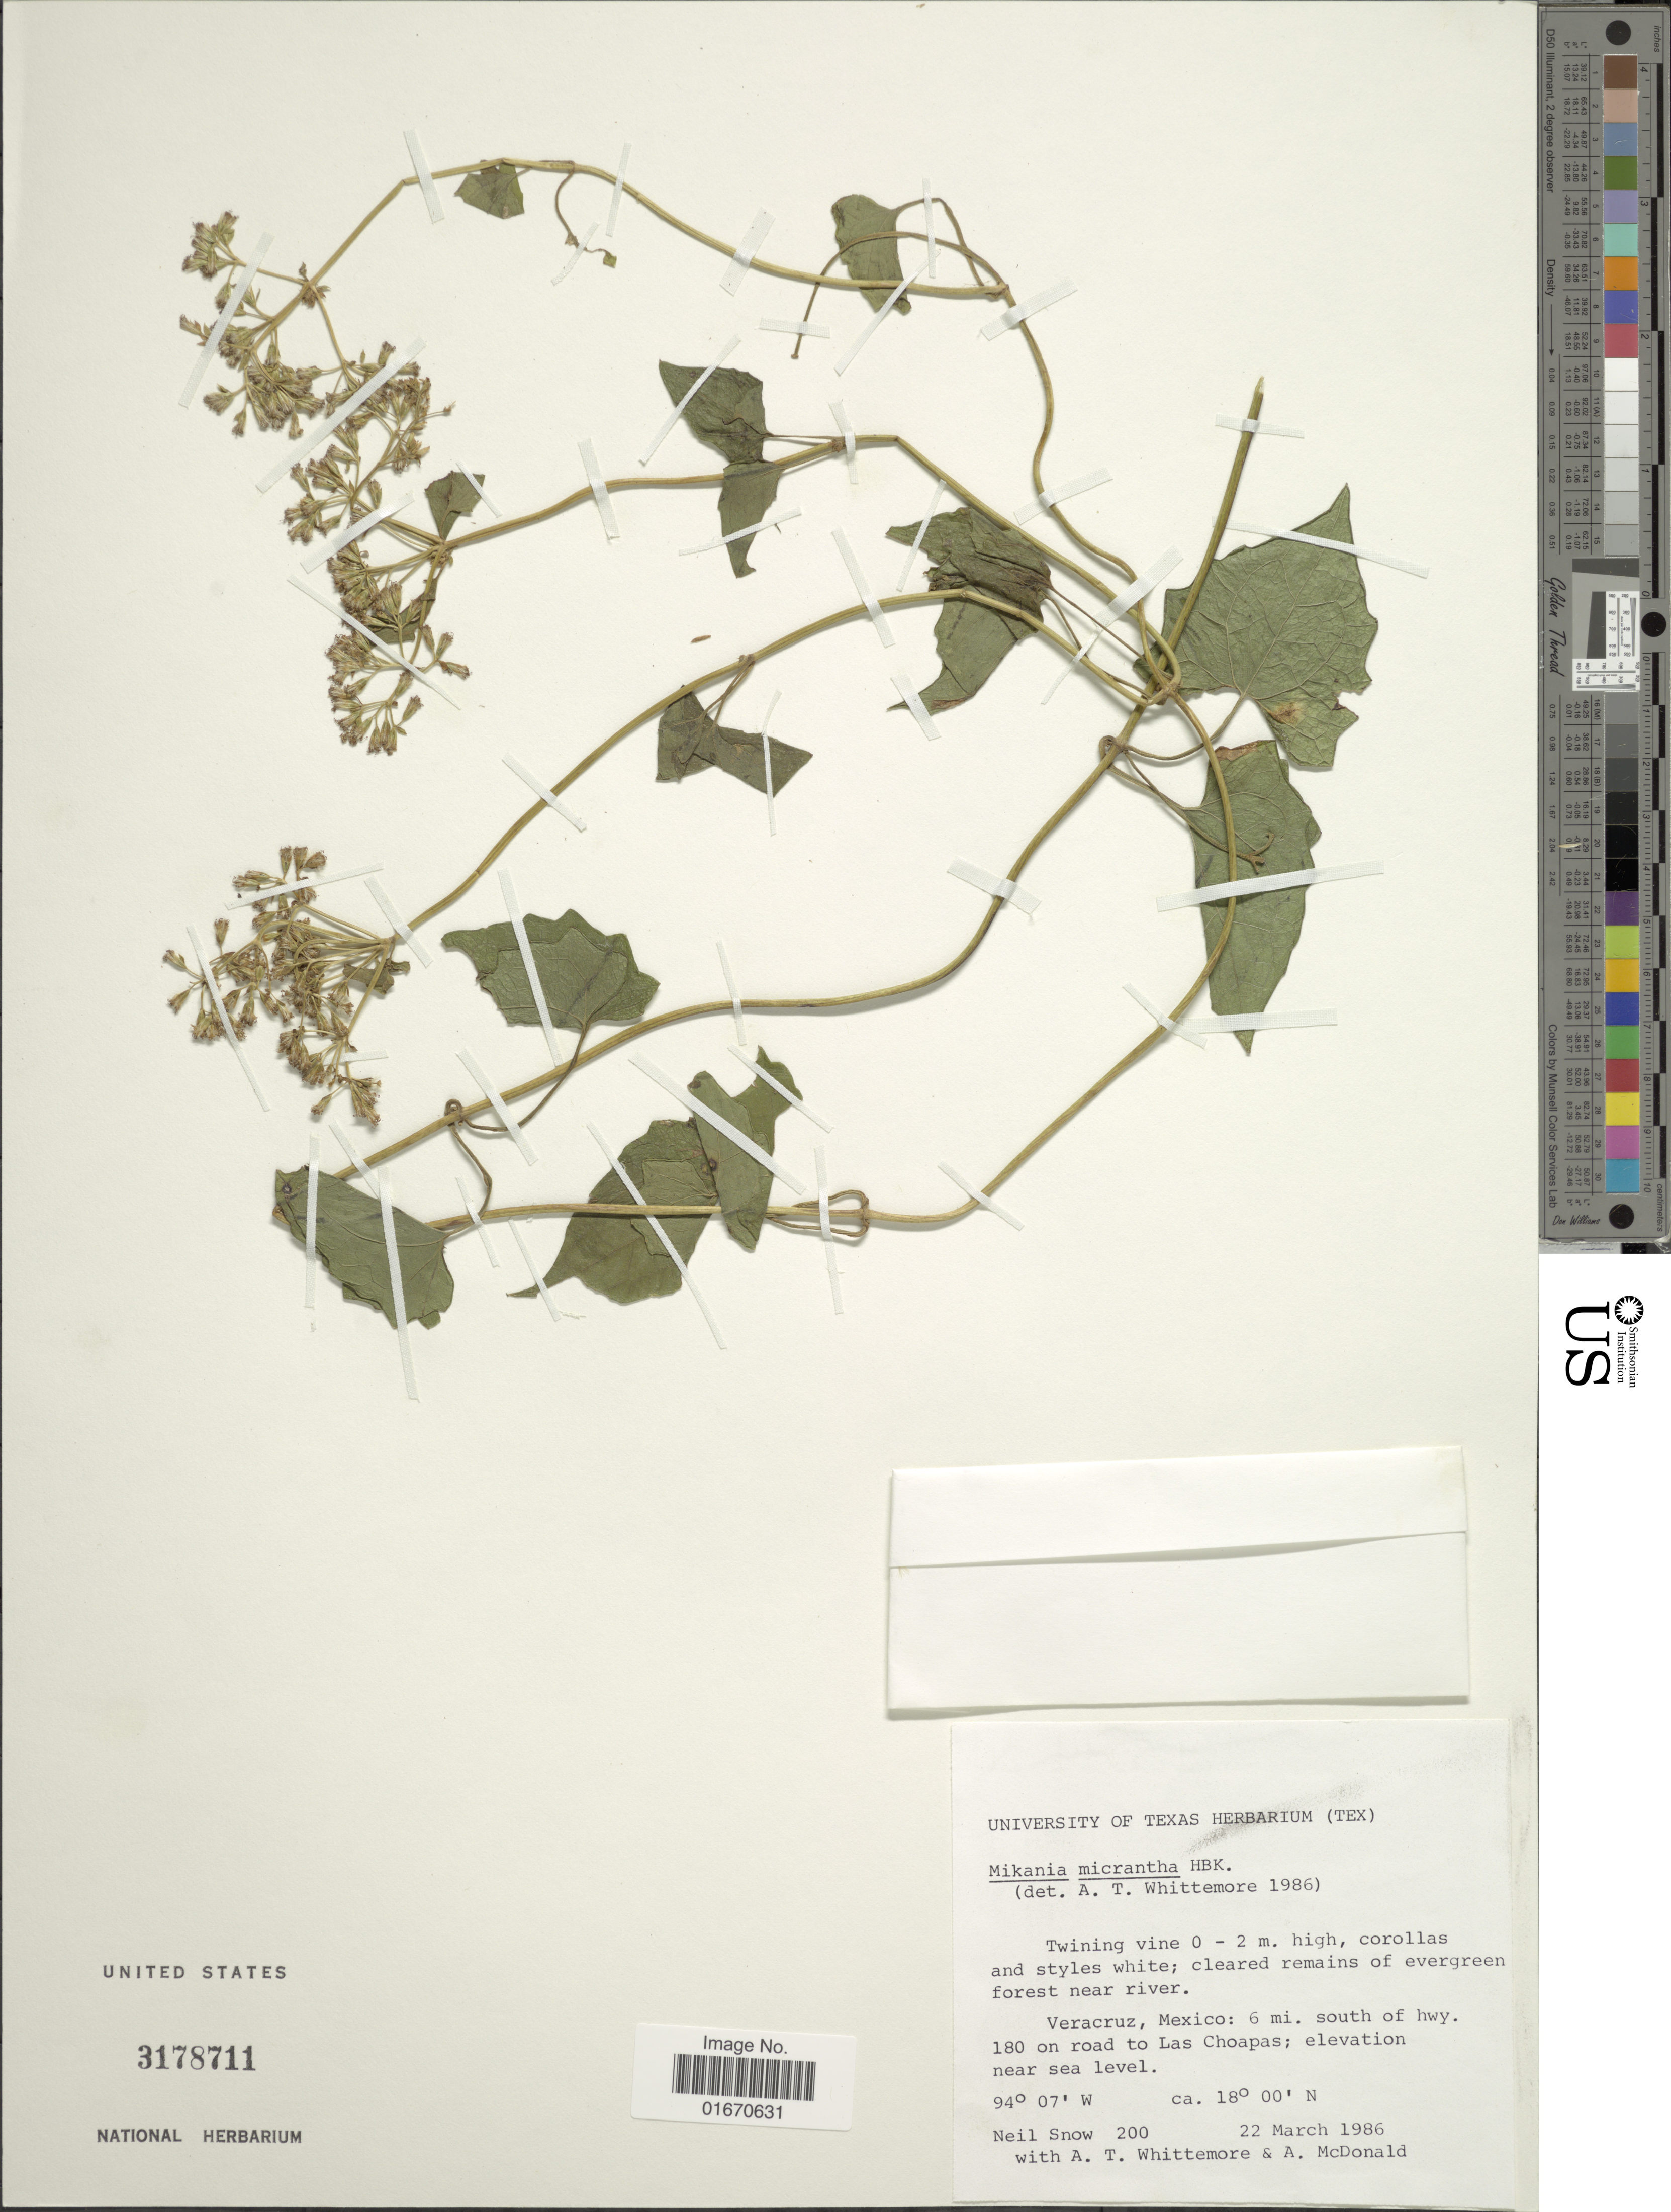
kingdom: Plantae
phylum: Tracheophyta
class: Magnoliopsida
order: Asterales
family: Asteraceae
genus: Mikania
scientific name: Mikania micrantha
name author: Kunth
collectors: N. Snow, A. T. Whittemore & A. McDonald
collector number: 200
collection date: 1986-03-22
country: Mexico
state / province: Veracruz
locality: Veracruz, 6 mi south of hwy. 180 on road to LAs Choapas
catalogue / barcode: US 3178711